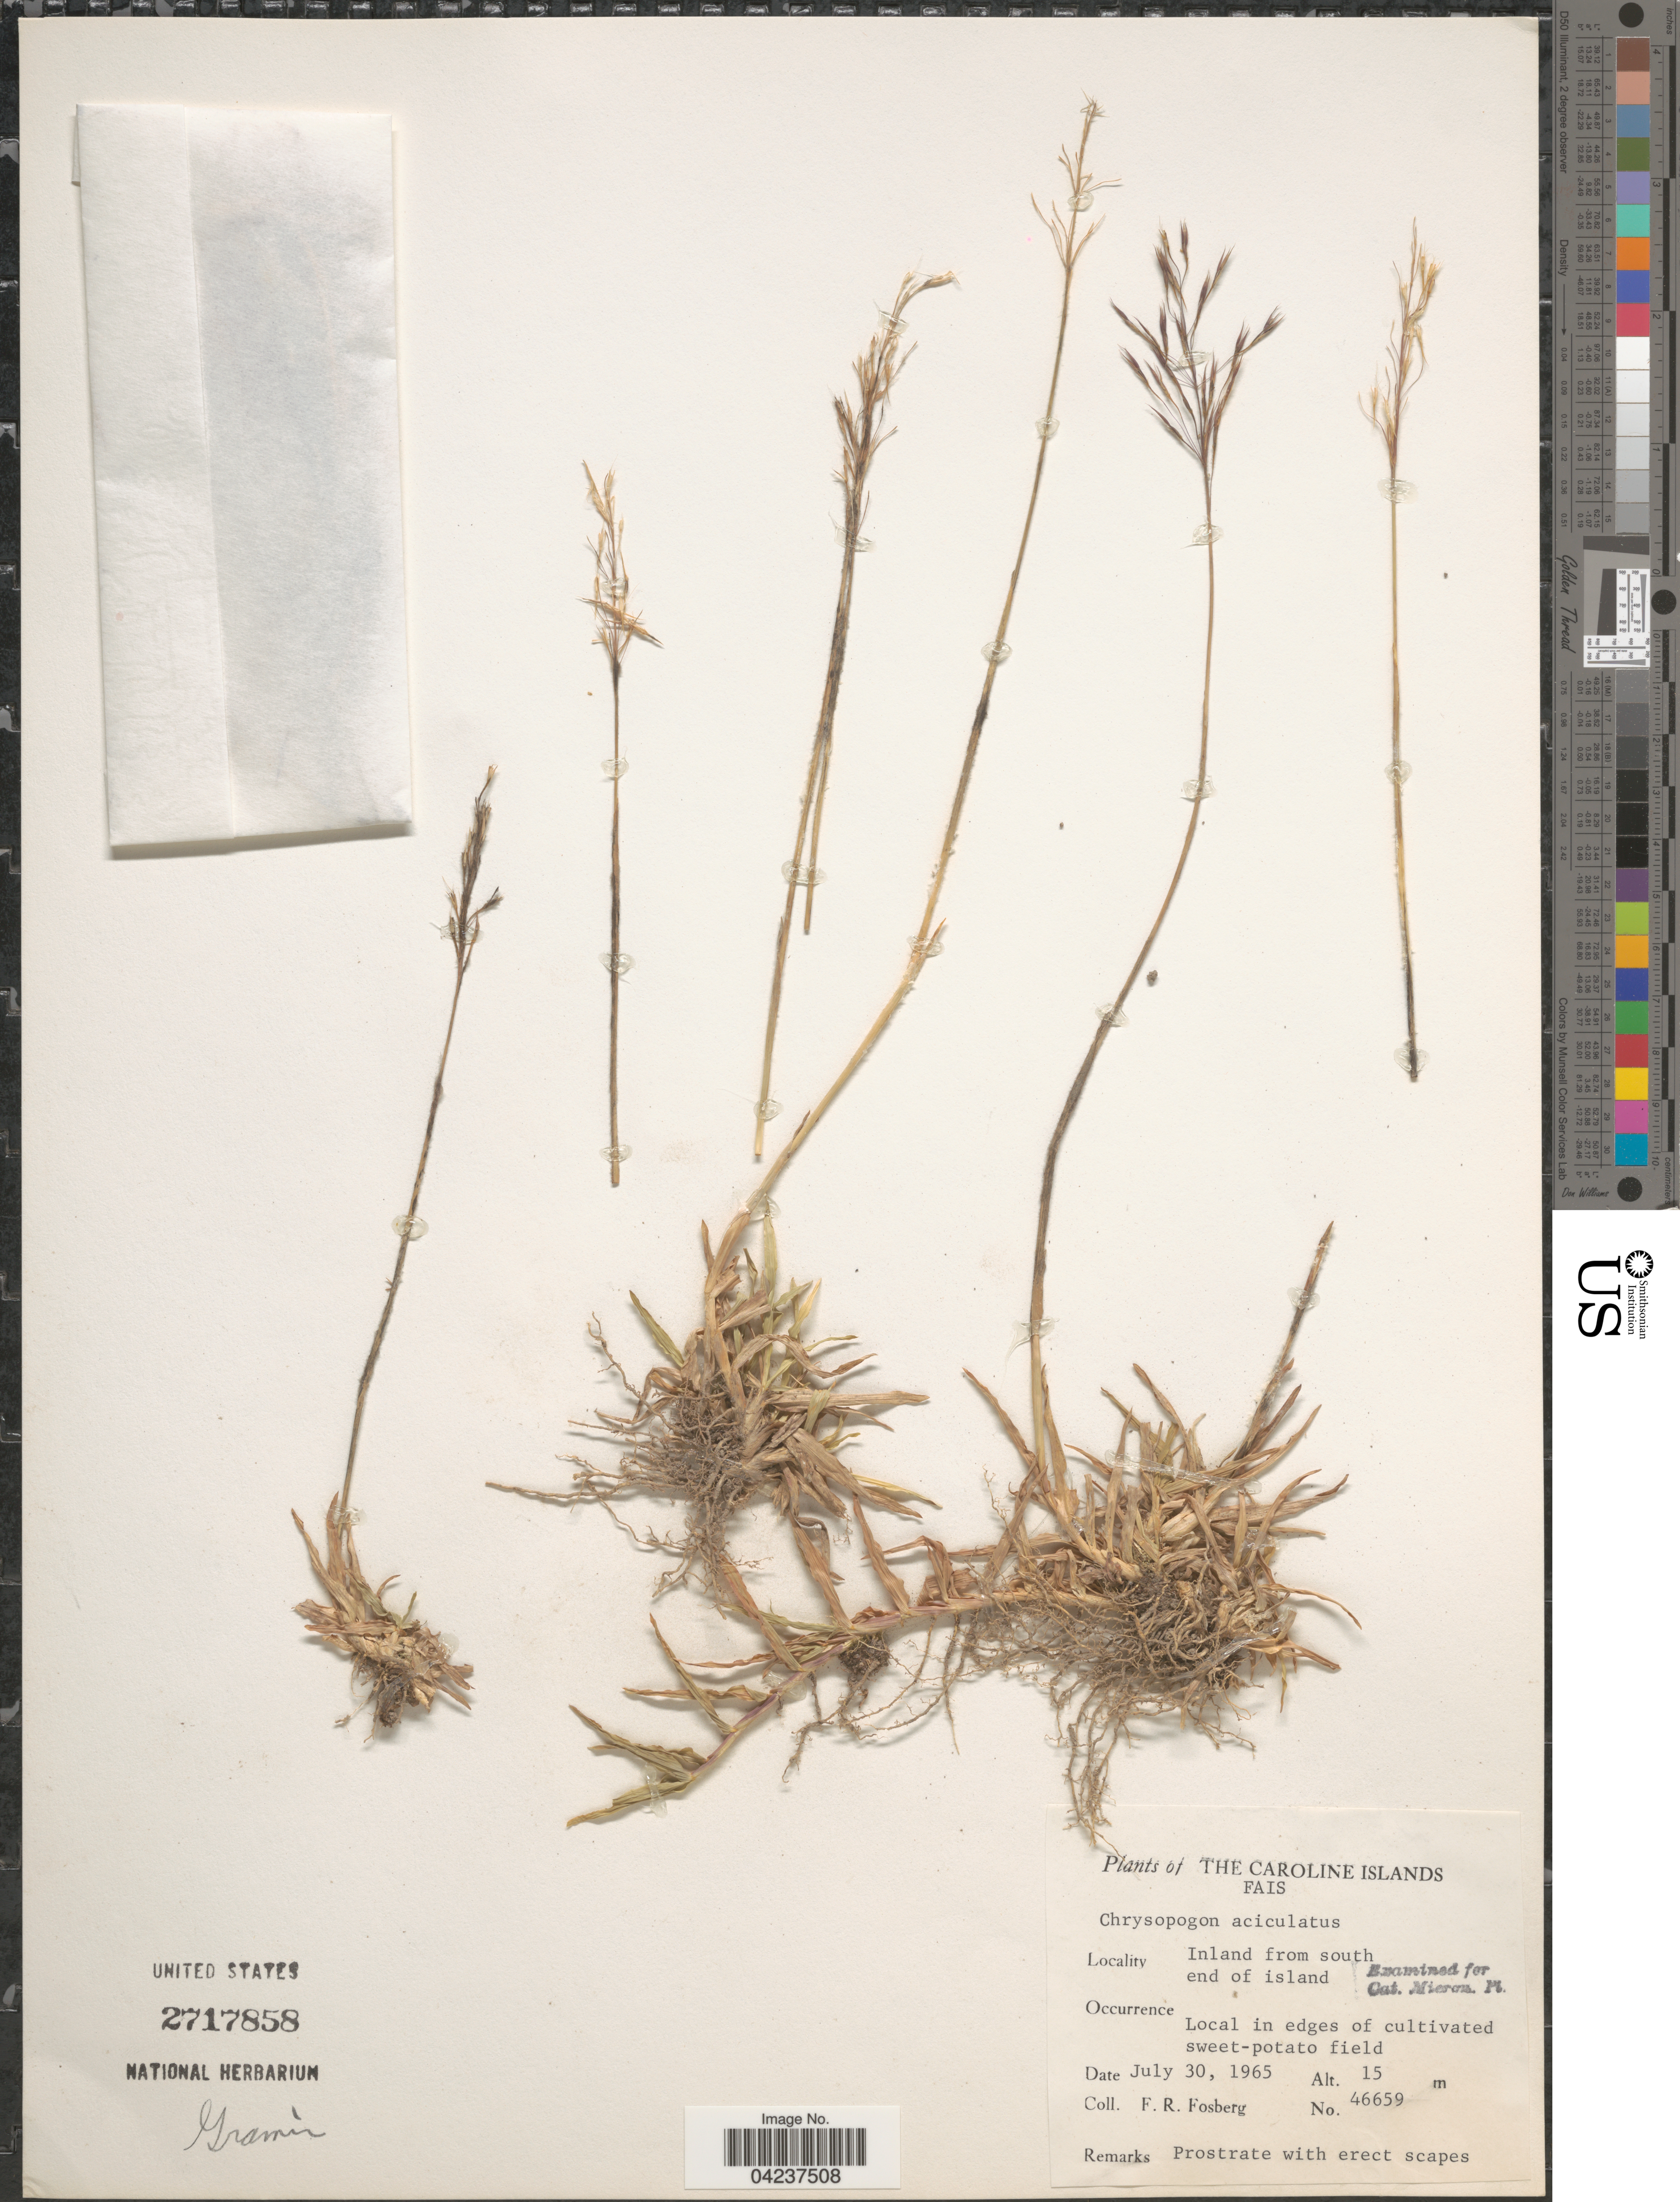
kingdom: Plantae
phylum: Tracheophyta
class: Liliopsida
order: Poales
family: Poaceae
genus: Chrysopogon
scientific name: Chrysopogon aciculatus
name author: (Retz.) Trin.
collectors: F. R. Fosberg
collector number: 46659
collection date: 1965-07-30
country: Micronesia, Federated States of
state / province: Yap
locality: The Caroline Islands. Fais. Inland from south end of island.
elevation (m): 15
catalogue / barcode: US 2717858